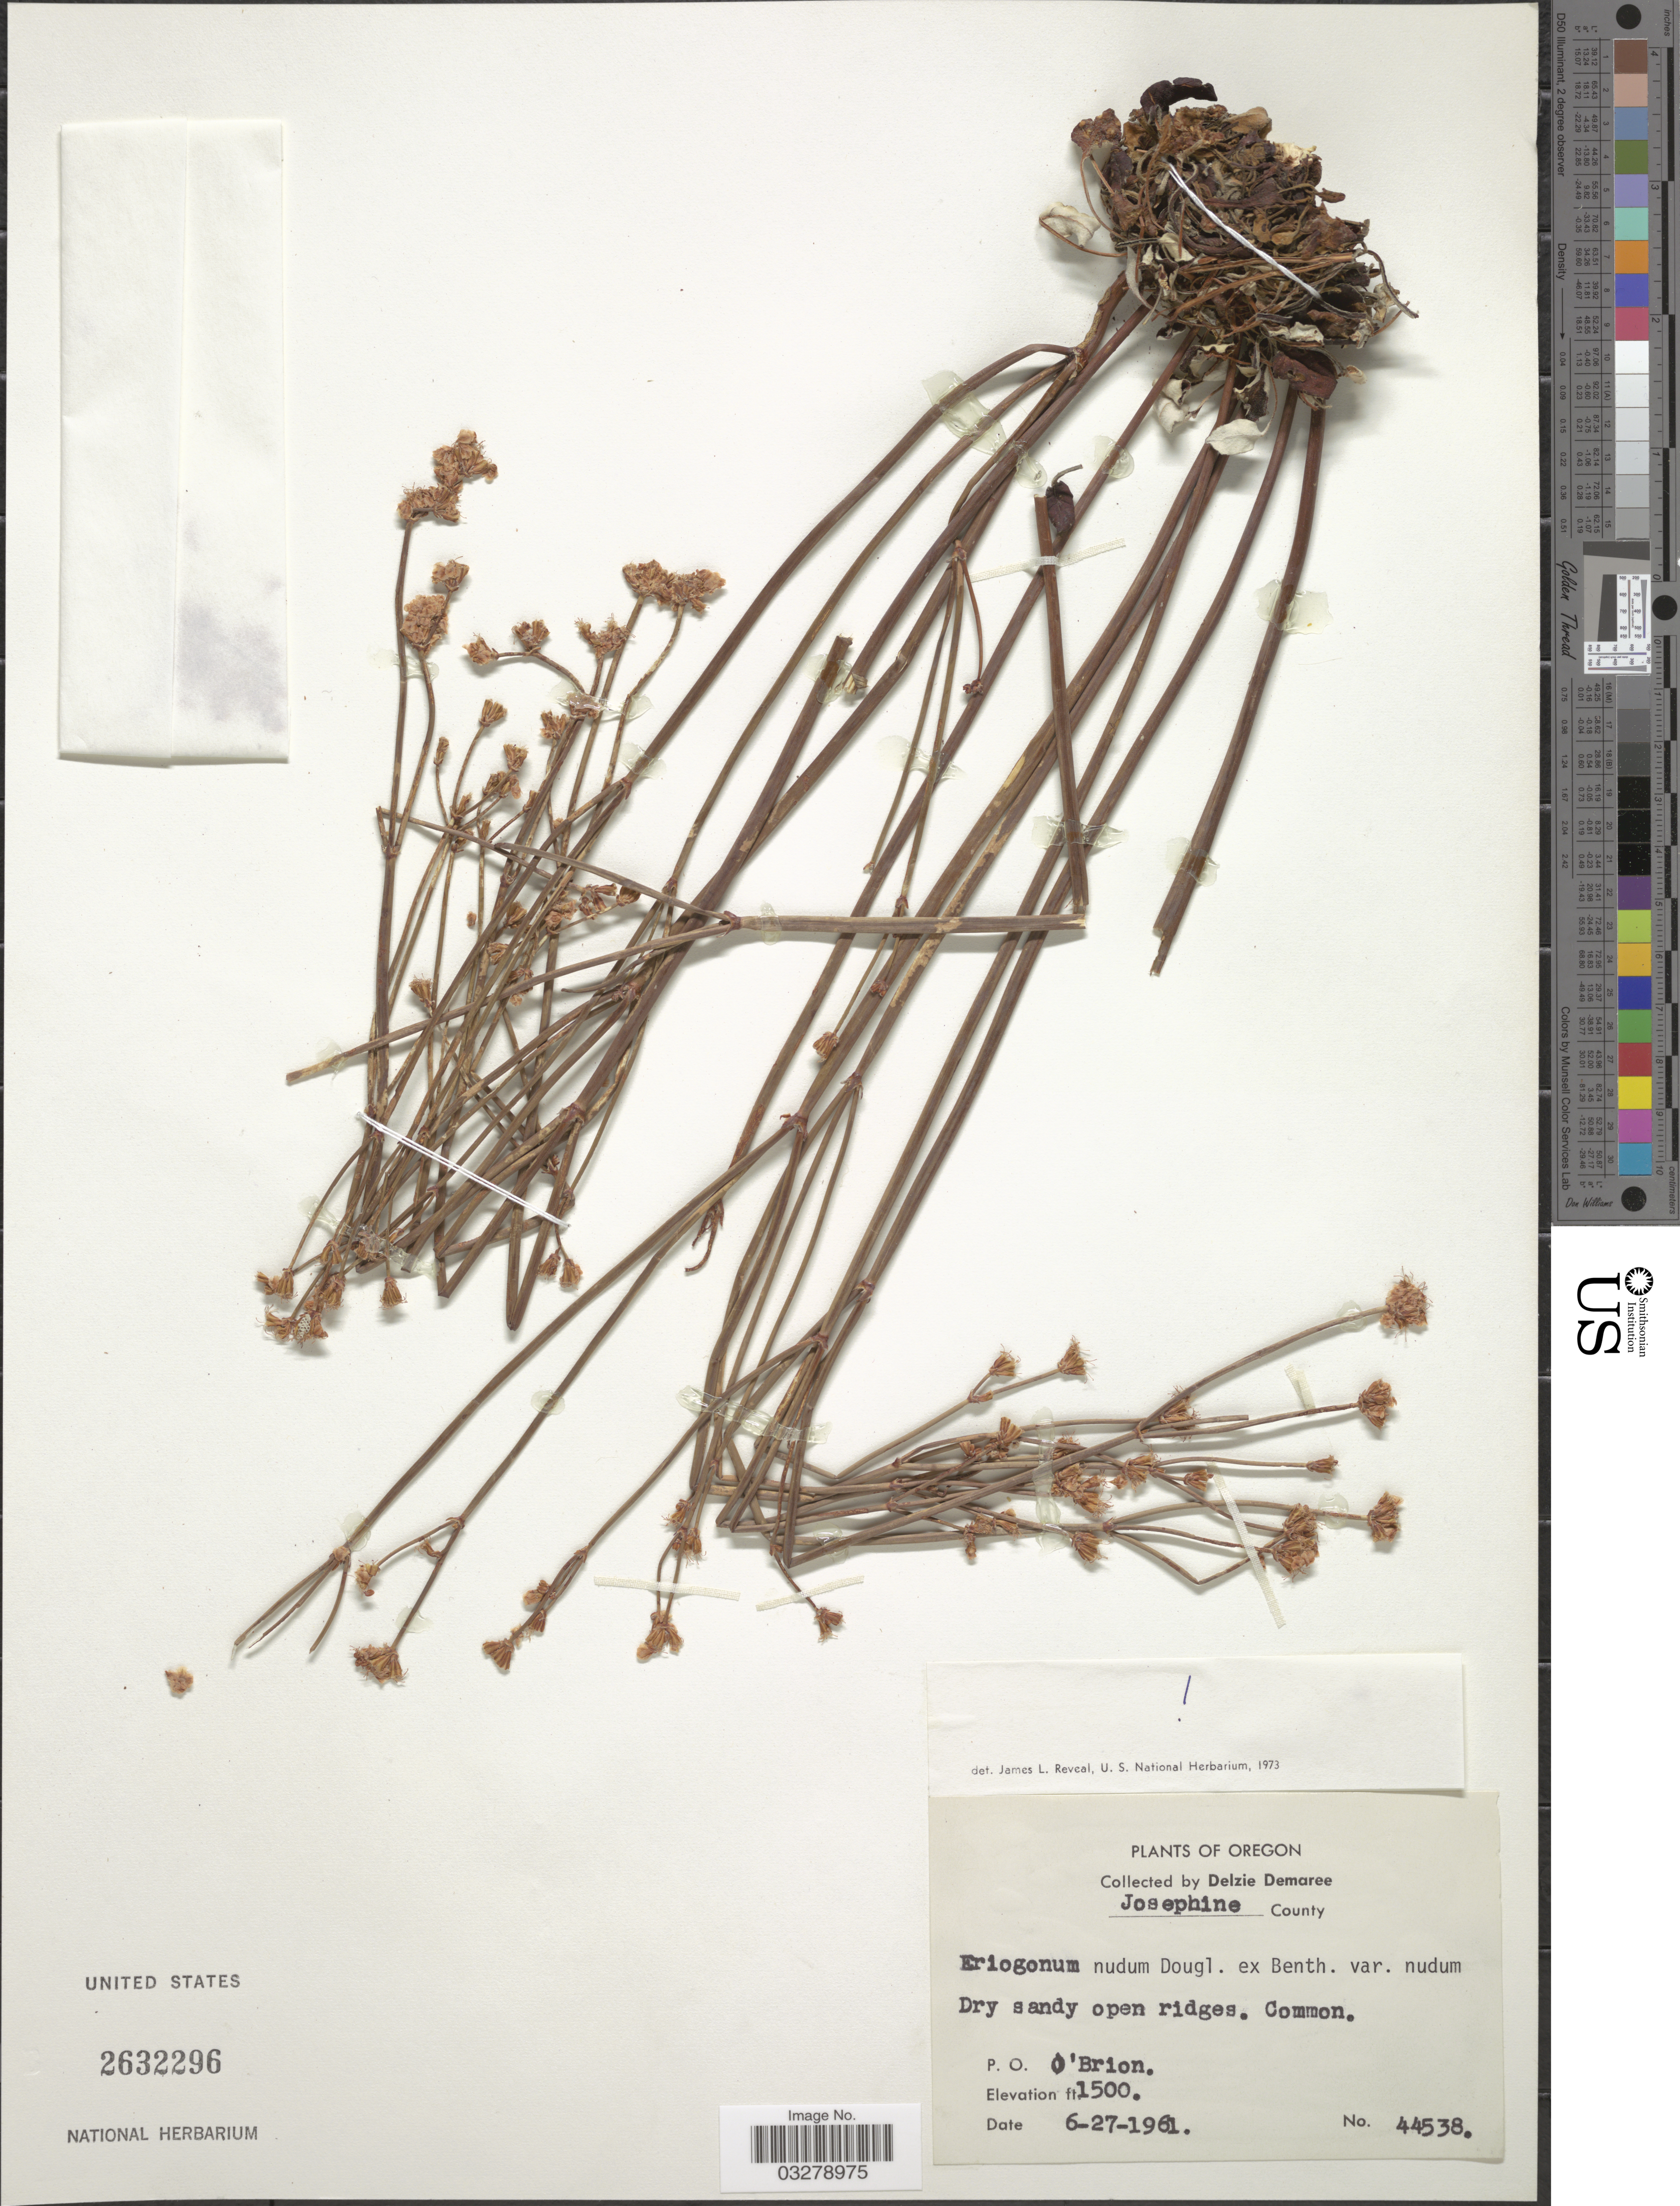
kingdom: Plantae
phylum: Tracheophyta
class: Magnoliopsida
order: Caryophyllales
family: Polygonaceae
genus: Eriogonum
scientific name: Eriogonum nudum var. nudum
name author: Douglas ex Benth.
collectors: D. Demaree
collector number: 44538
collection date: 1961-06-27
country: United States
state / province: Oregon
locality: Josephine County, P.O. O'Brion.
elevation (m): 457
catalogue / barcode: US 2632296